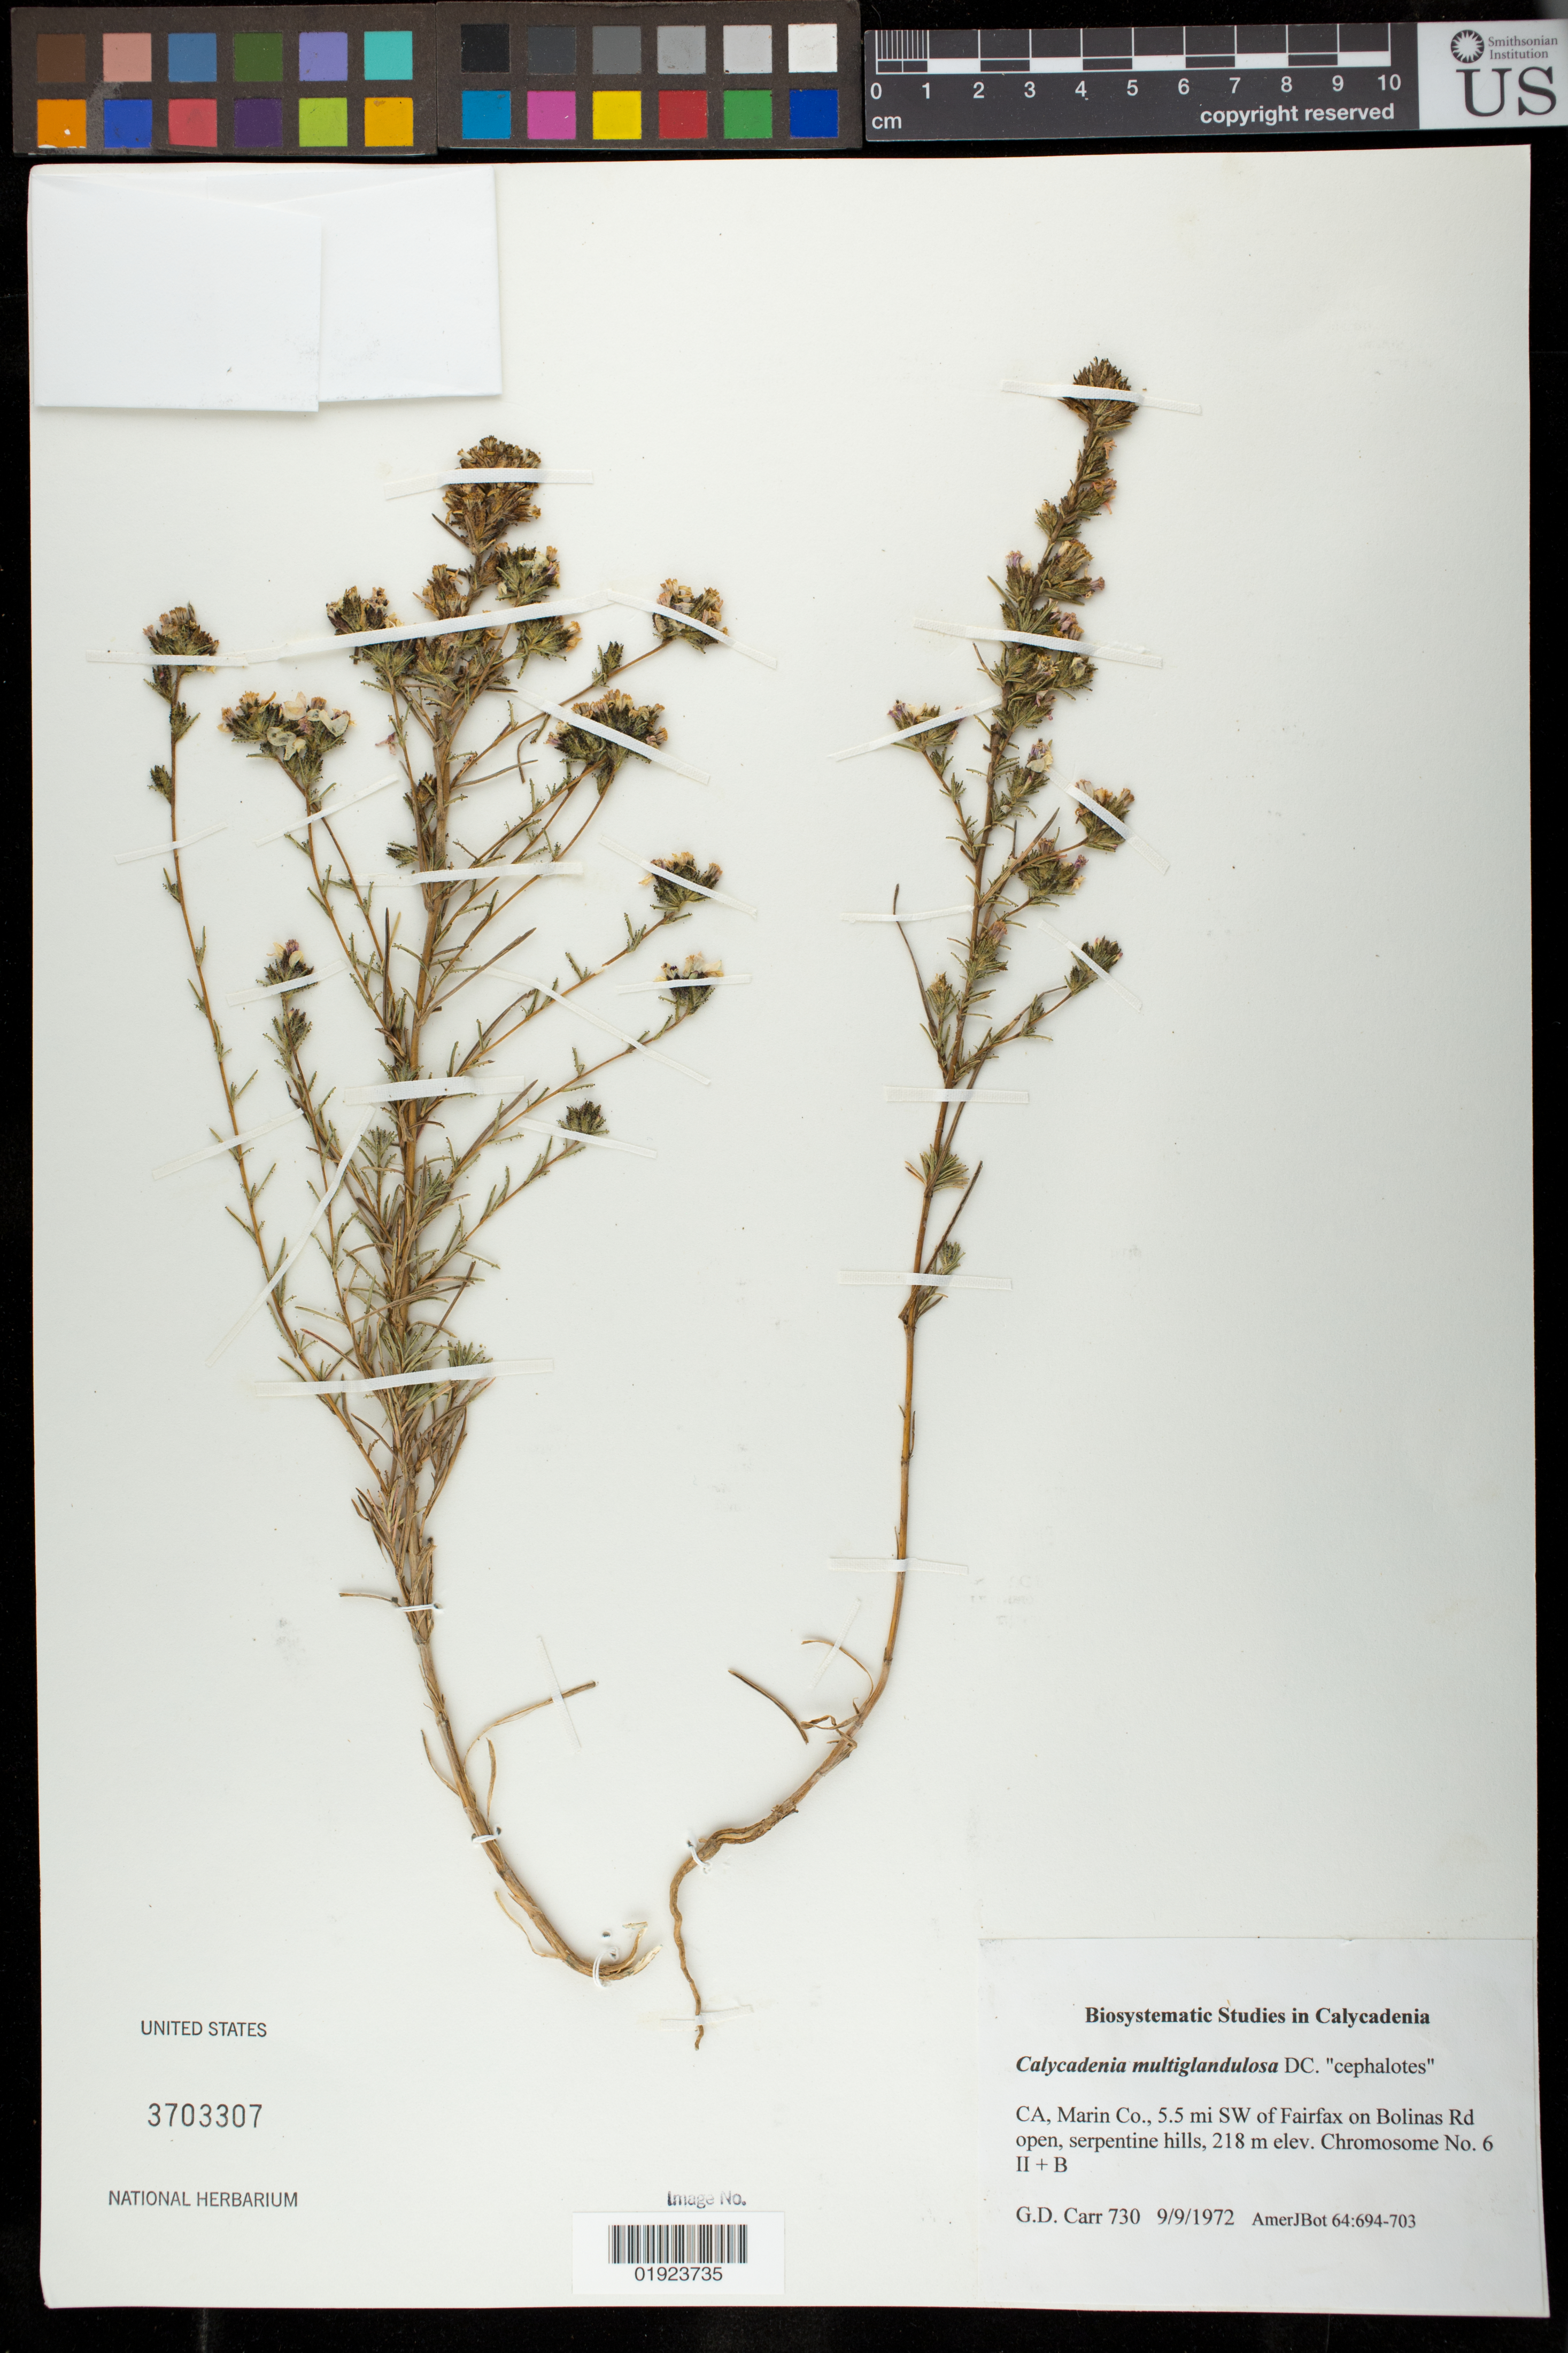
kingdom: Plantae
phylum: Tracheophyta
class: Magnoliopsida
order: Asterales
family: Asteraceae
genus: Calycadenia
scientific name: Calycadenia multiglandulosa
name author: DC.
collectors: G. Carr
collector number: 730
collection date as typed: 9/9/1972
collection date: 1972-09-09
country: United States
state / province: California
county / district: Marin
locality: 5.5 mi SW of Fairfax on Bolinas Rd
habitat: open, serpentine hills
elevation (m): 218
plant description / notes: Chromosome No. 6 II + B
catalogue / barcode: US 3703307